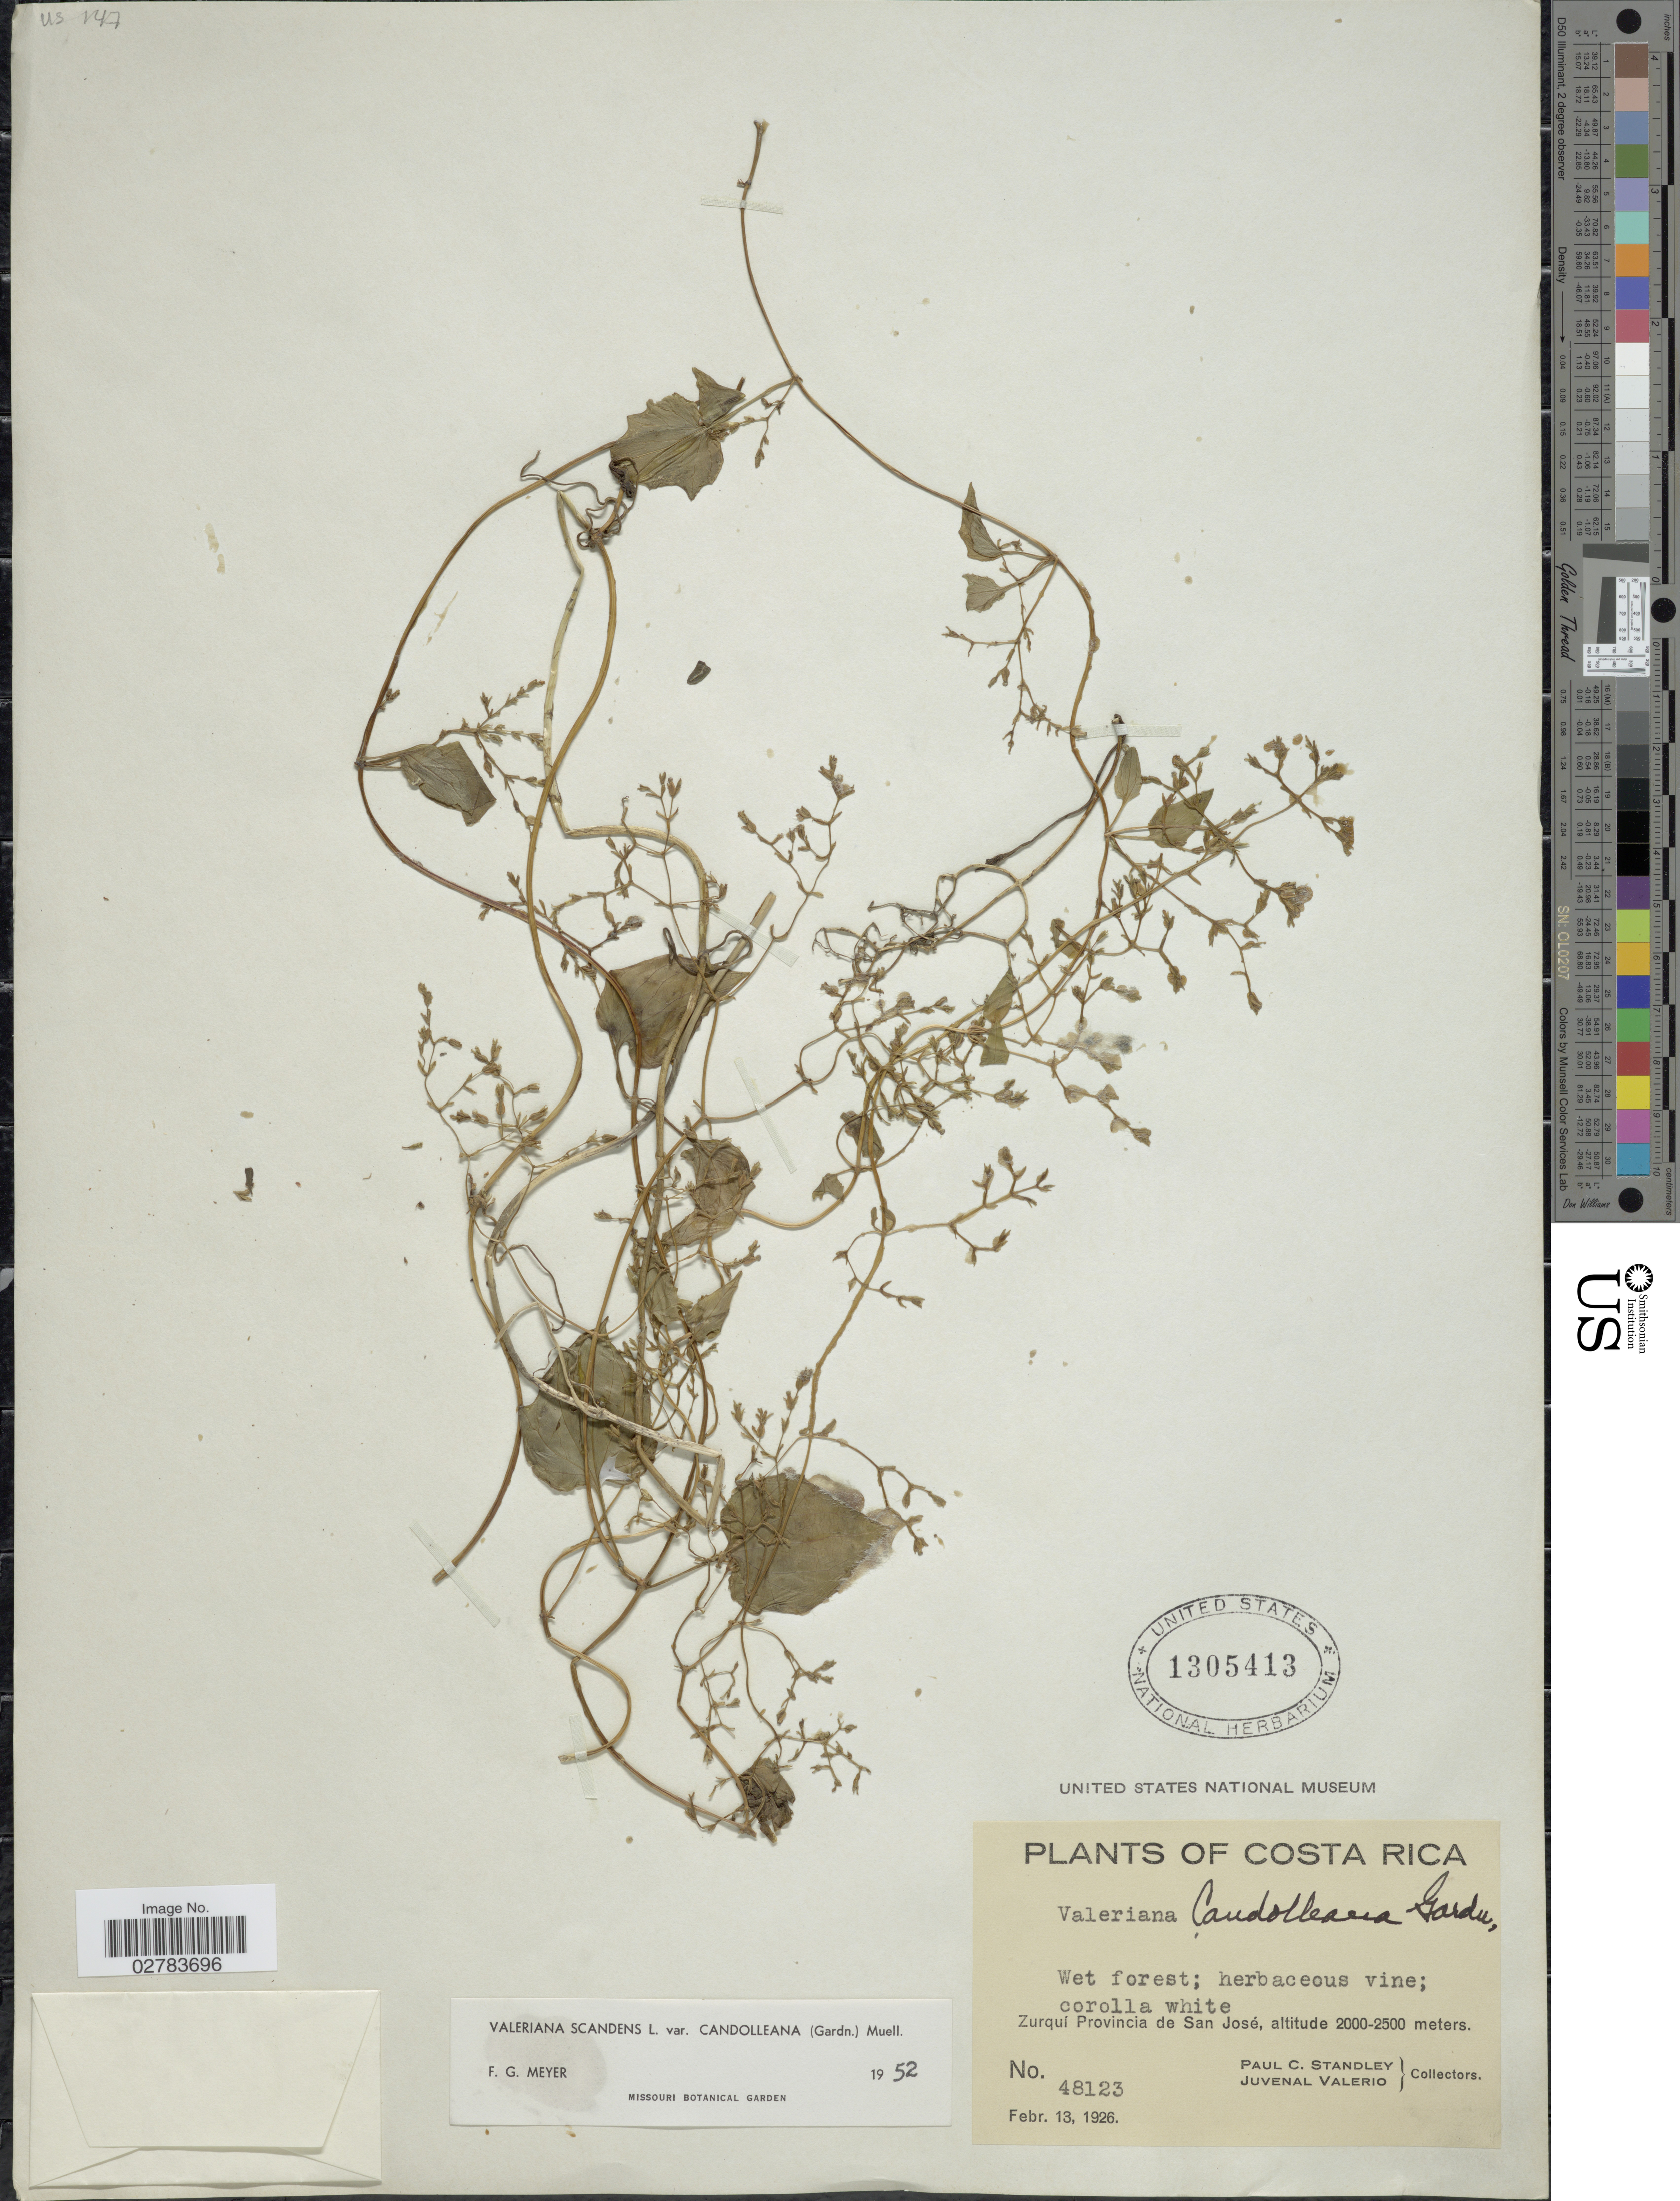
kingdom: Plantae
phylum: Tracheophyta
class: Magnoliopsida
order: Dipsacales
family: Caprifoliaceae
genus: Valeriana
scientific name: Valeriana candolleana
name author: Gardner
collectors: P. C. Standley & J. Valerio R.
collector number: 48123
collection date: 1926-02-13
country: Costa Rica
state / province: San José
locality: Zurquí Provincia de San José.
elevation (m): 2000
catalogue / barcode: US 1305413